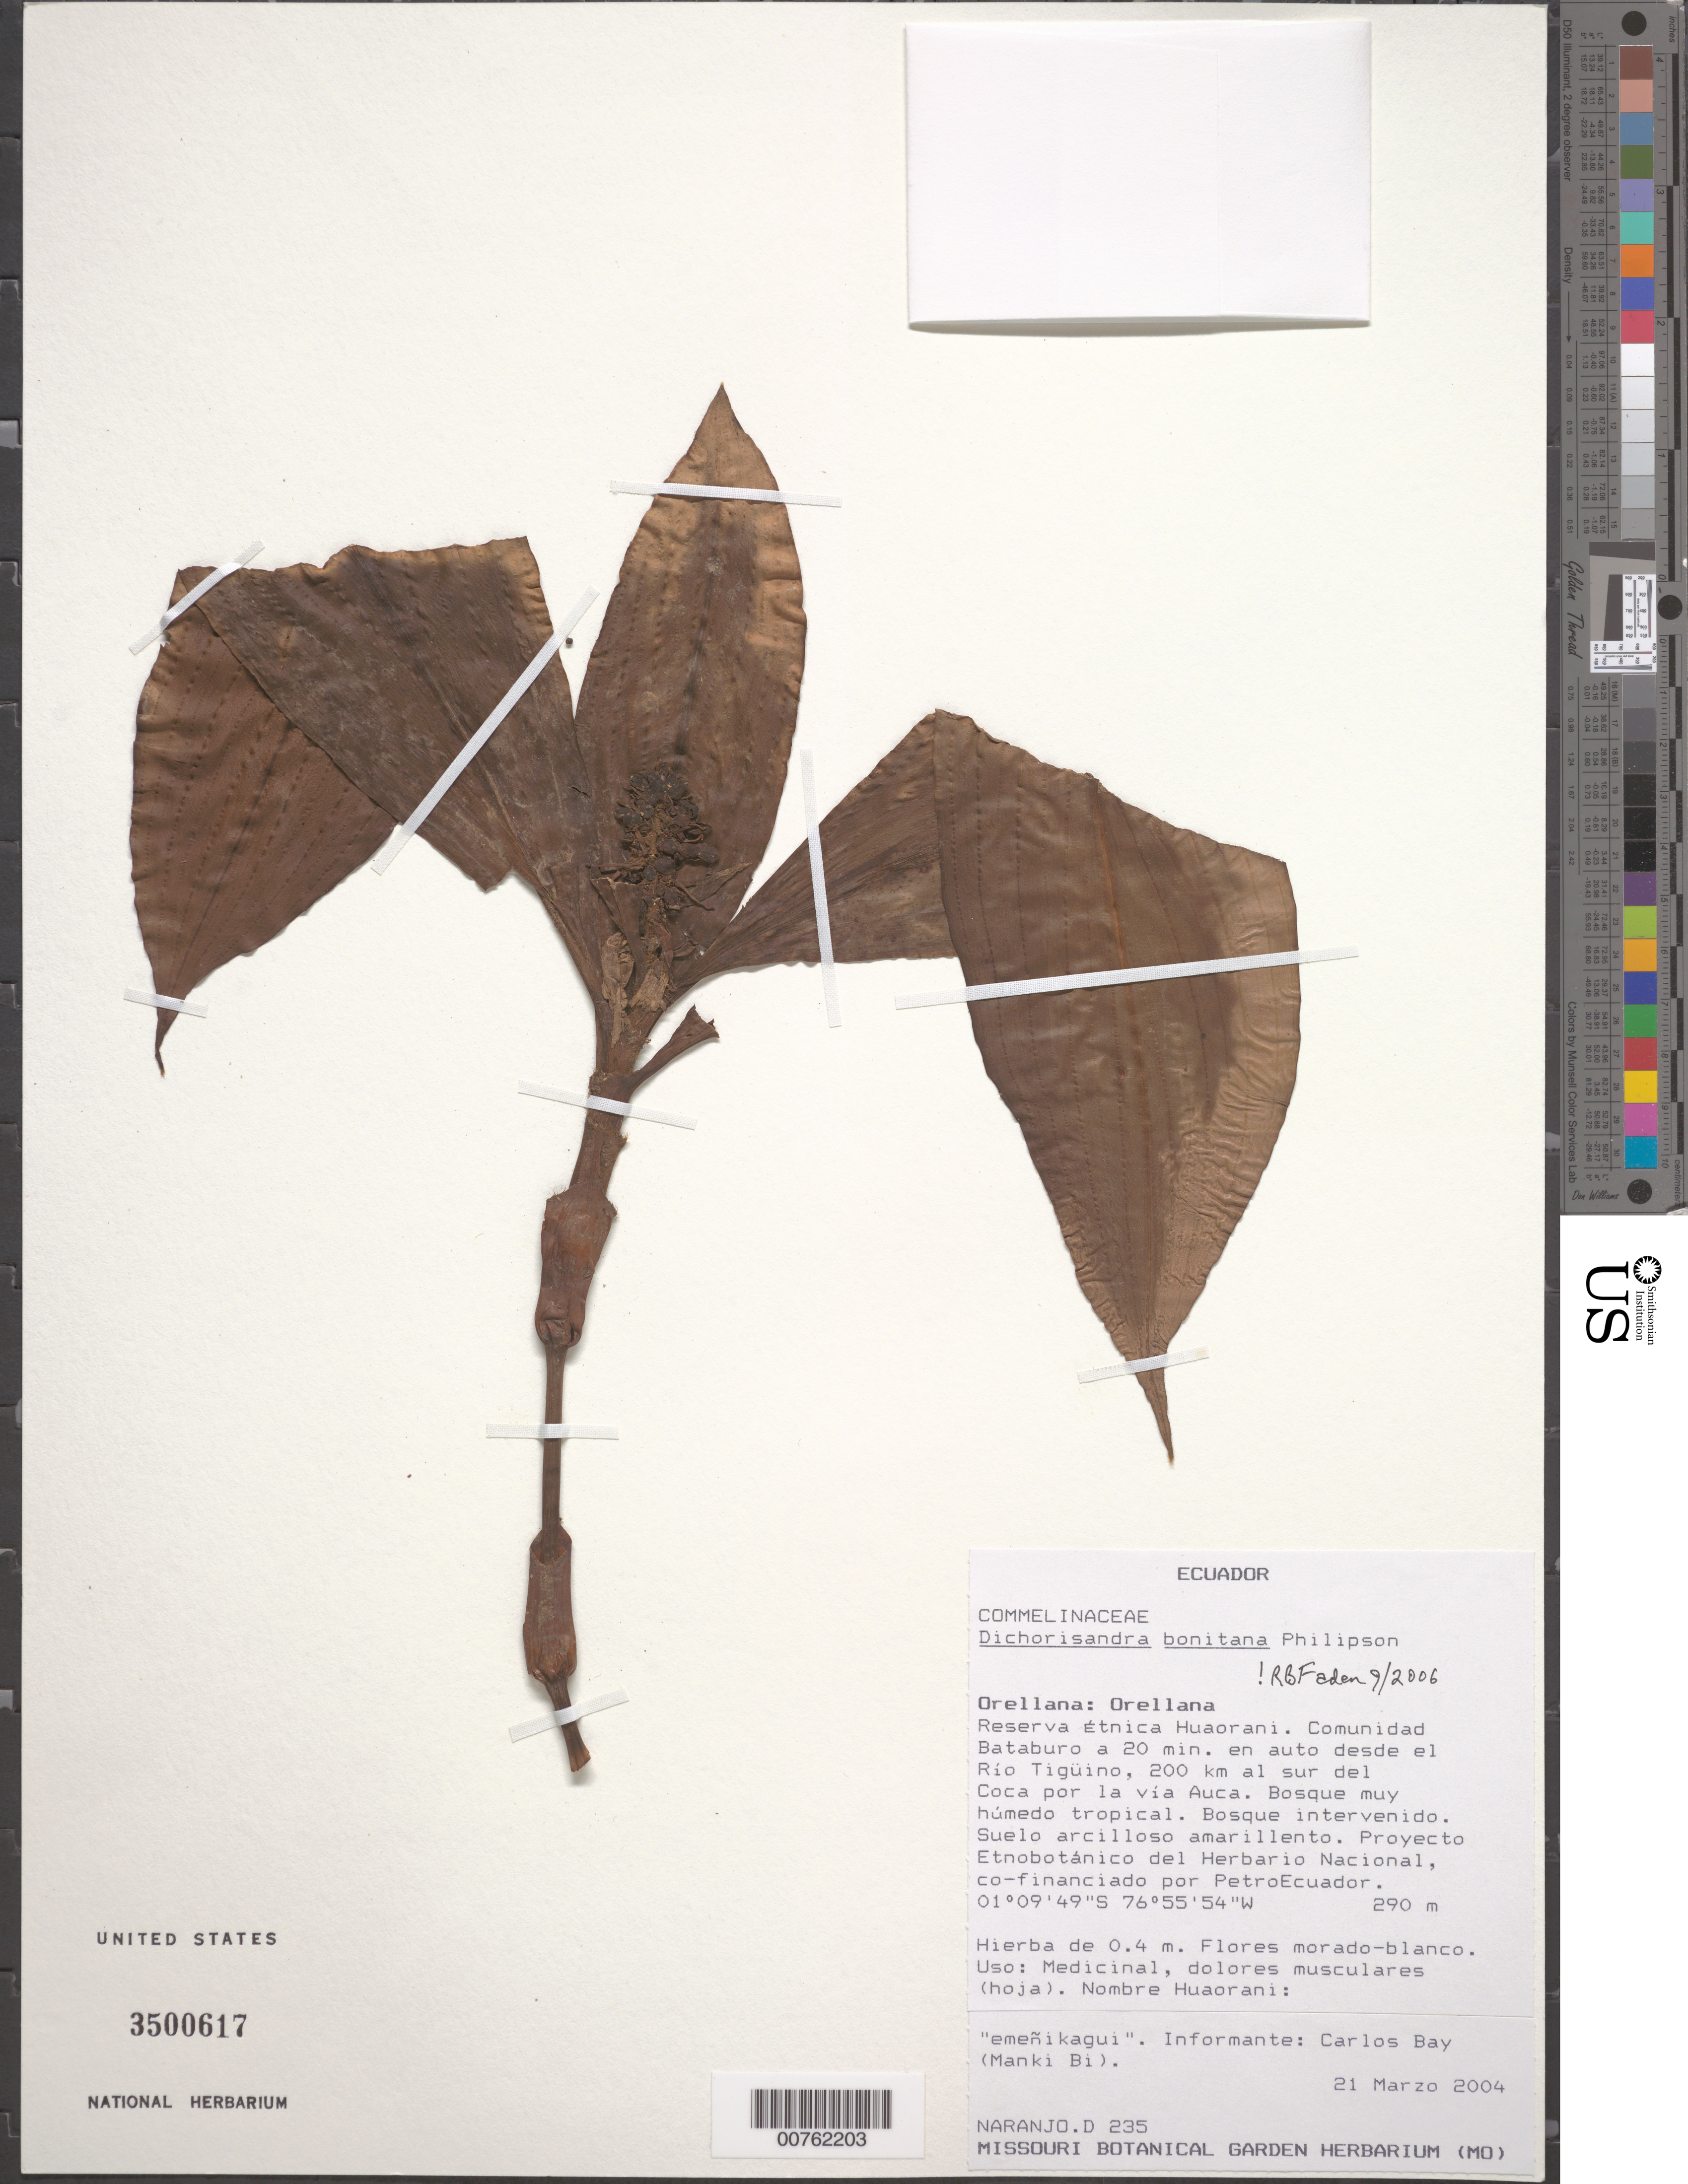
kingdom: Plantae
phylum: Tracheophyta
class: Liliopsida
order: Commelinales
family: Commelinaceae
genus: Dichorisandra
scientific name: Dichorisandra bonitana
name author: Philipson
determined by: Faden, Robert B., (US), Smithsonian Institution - National Museum of Natural History (UNITED STATES)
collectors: D. Naranjo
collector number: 235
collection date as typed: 21 Mar 2004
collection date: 2004-03-21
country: Ecuador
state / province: Orellana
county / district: Orellana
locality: Reserva Etnica Huaorani. Comunidad Bataburo a 20 Min. en auto desde el Rio Tiguino, 200 km al sur del Coca por la via Auca. Bosque muy humedo tropical. Bosque intervenido. Suelo arcilloso amarillento. Proyecto EtnoBotanico del HerbaRio Nacional, co-financIado por PetroEcuador.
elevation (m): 290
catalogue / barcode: US 3500617